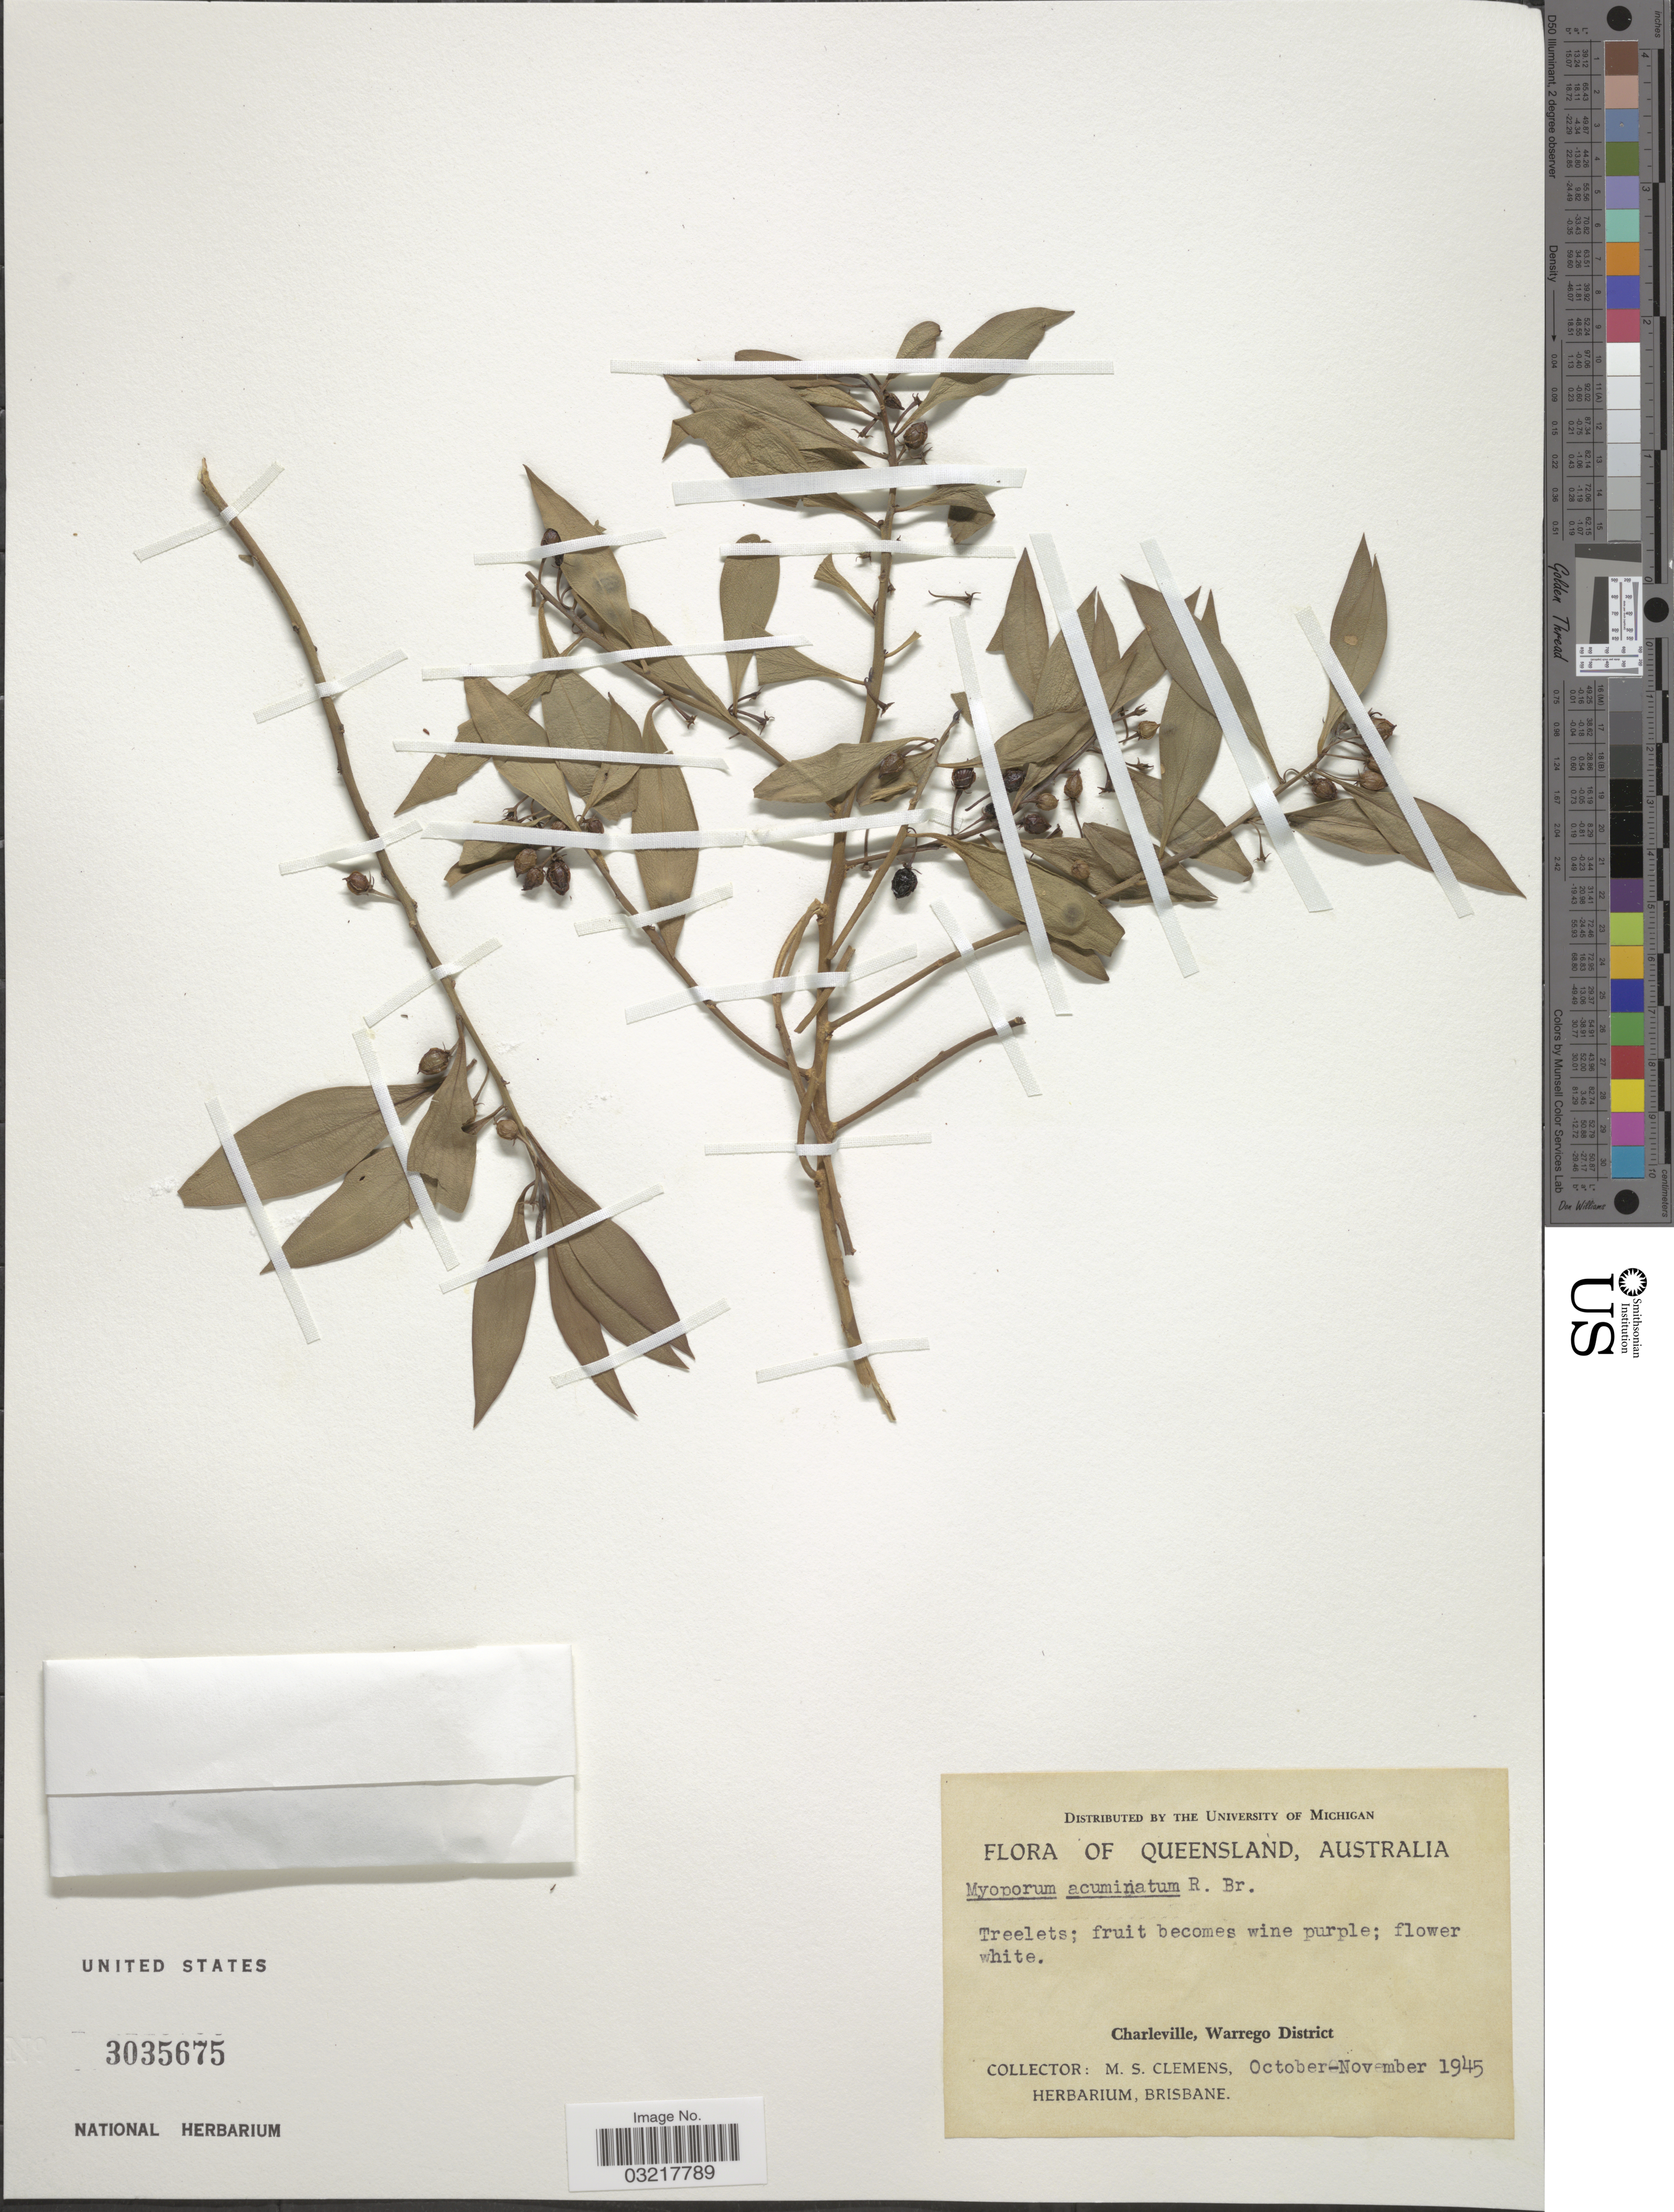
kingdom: Plantae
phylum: Tracheophyta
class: Magnoliopsida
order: Lamiales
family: Scrophulariaceae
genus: Myoporum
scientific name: Myoporum montanum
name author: R. Br.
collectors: M. S. Clemens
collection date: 1945-10/1945-11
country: Australia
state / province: Queensland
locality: Charleville, Warrego District.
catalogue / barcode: US 3035675